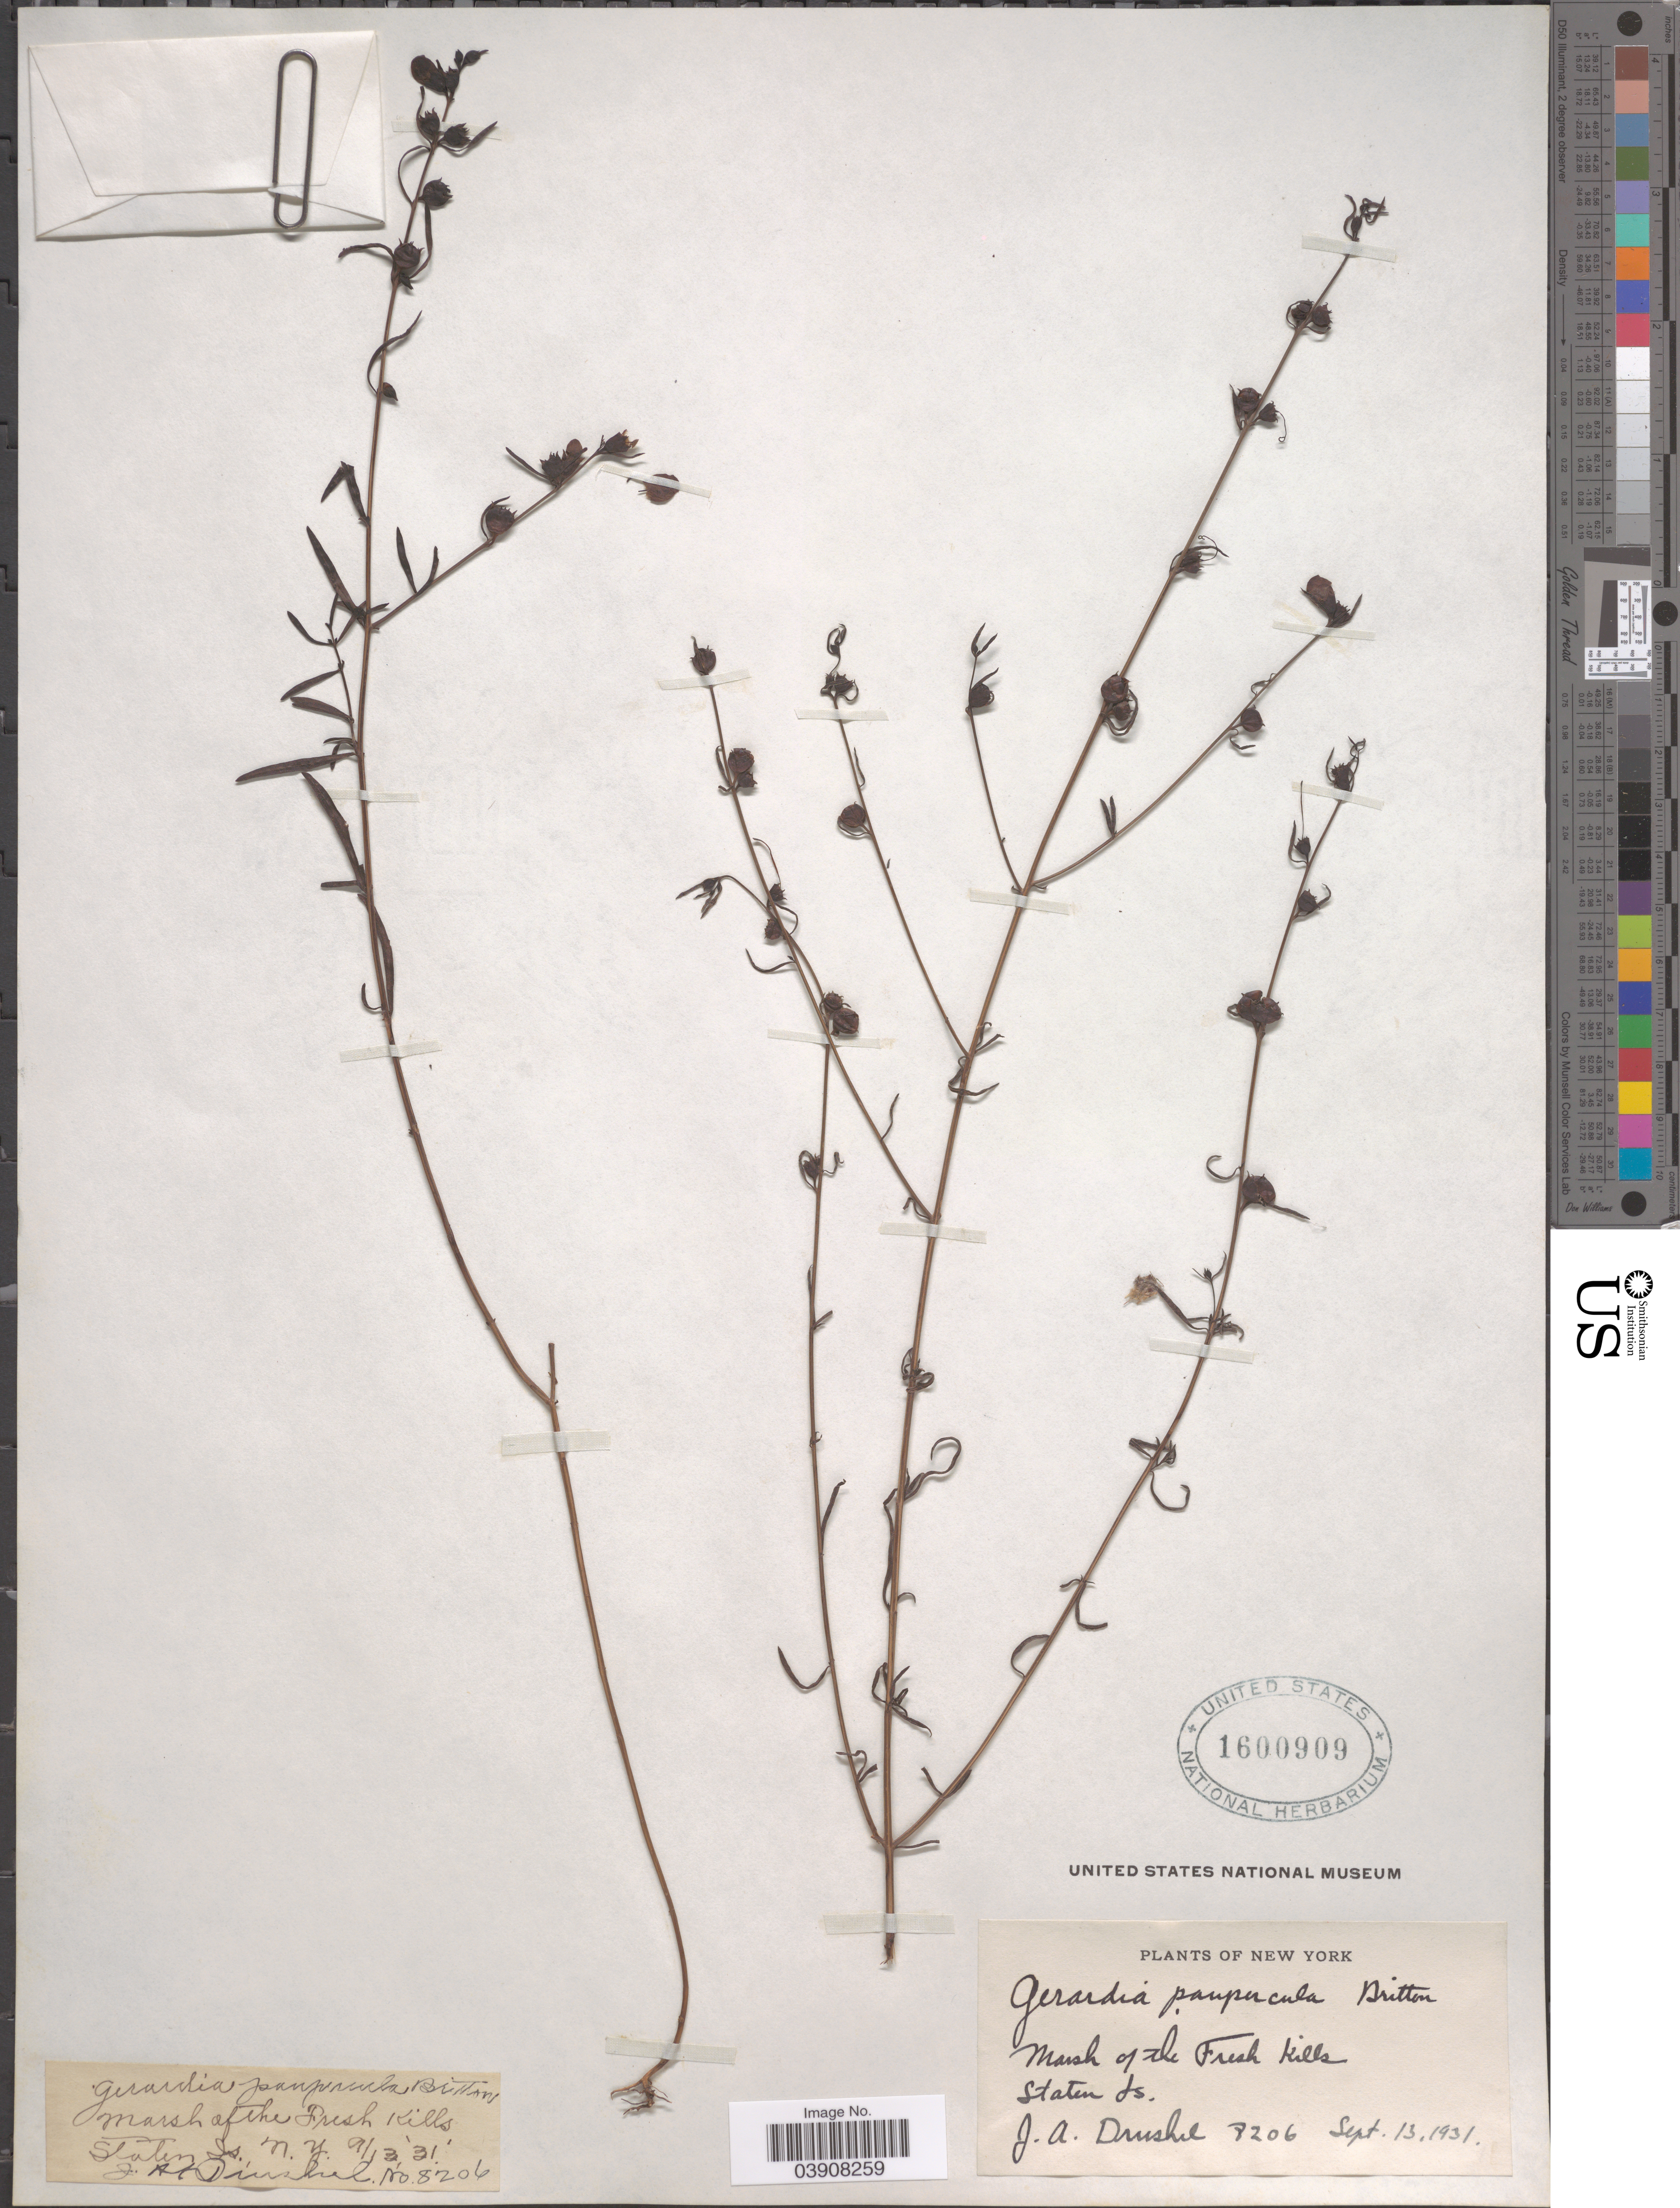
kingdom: Plantae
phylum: Tracheophyta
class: Magnoliopsida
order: Lamiales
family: Orobanchaceae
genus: Agalinis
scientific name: Agalinis paupercula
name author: (A. Gray) Britton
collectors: J. A. Drushel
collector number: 8206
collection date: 1931-09-13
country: United States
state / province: New York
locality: Marsh of the Fresh Kills. Staten Is.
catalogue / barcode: US 1600909